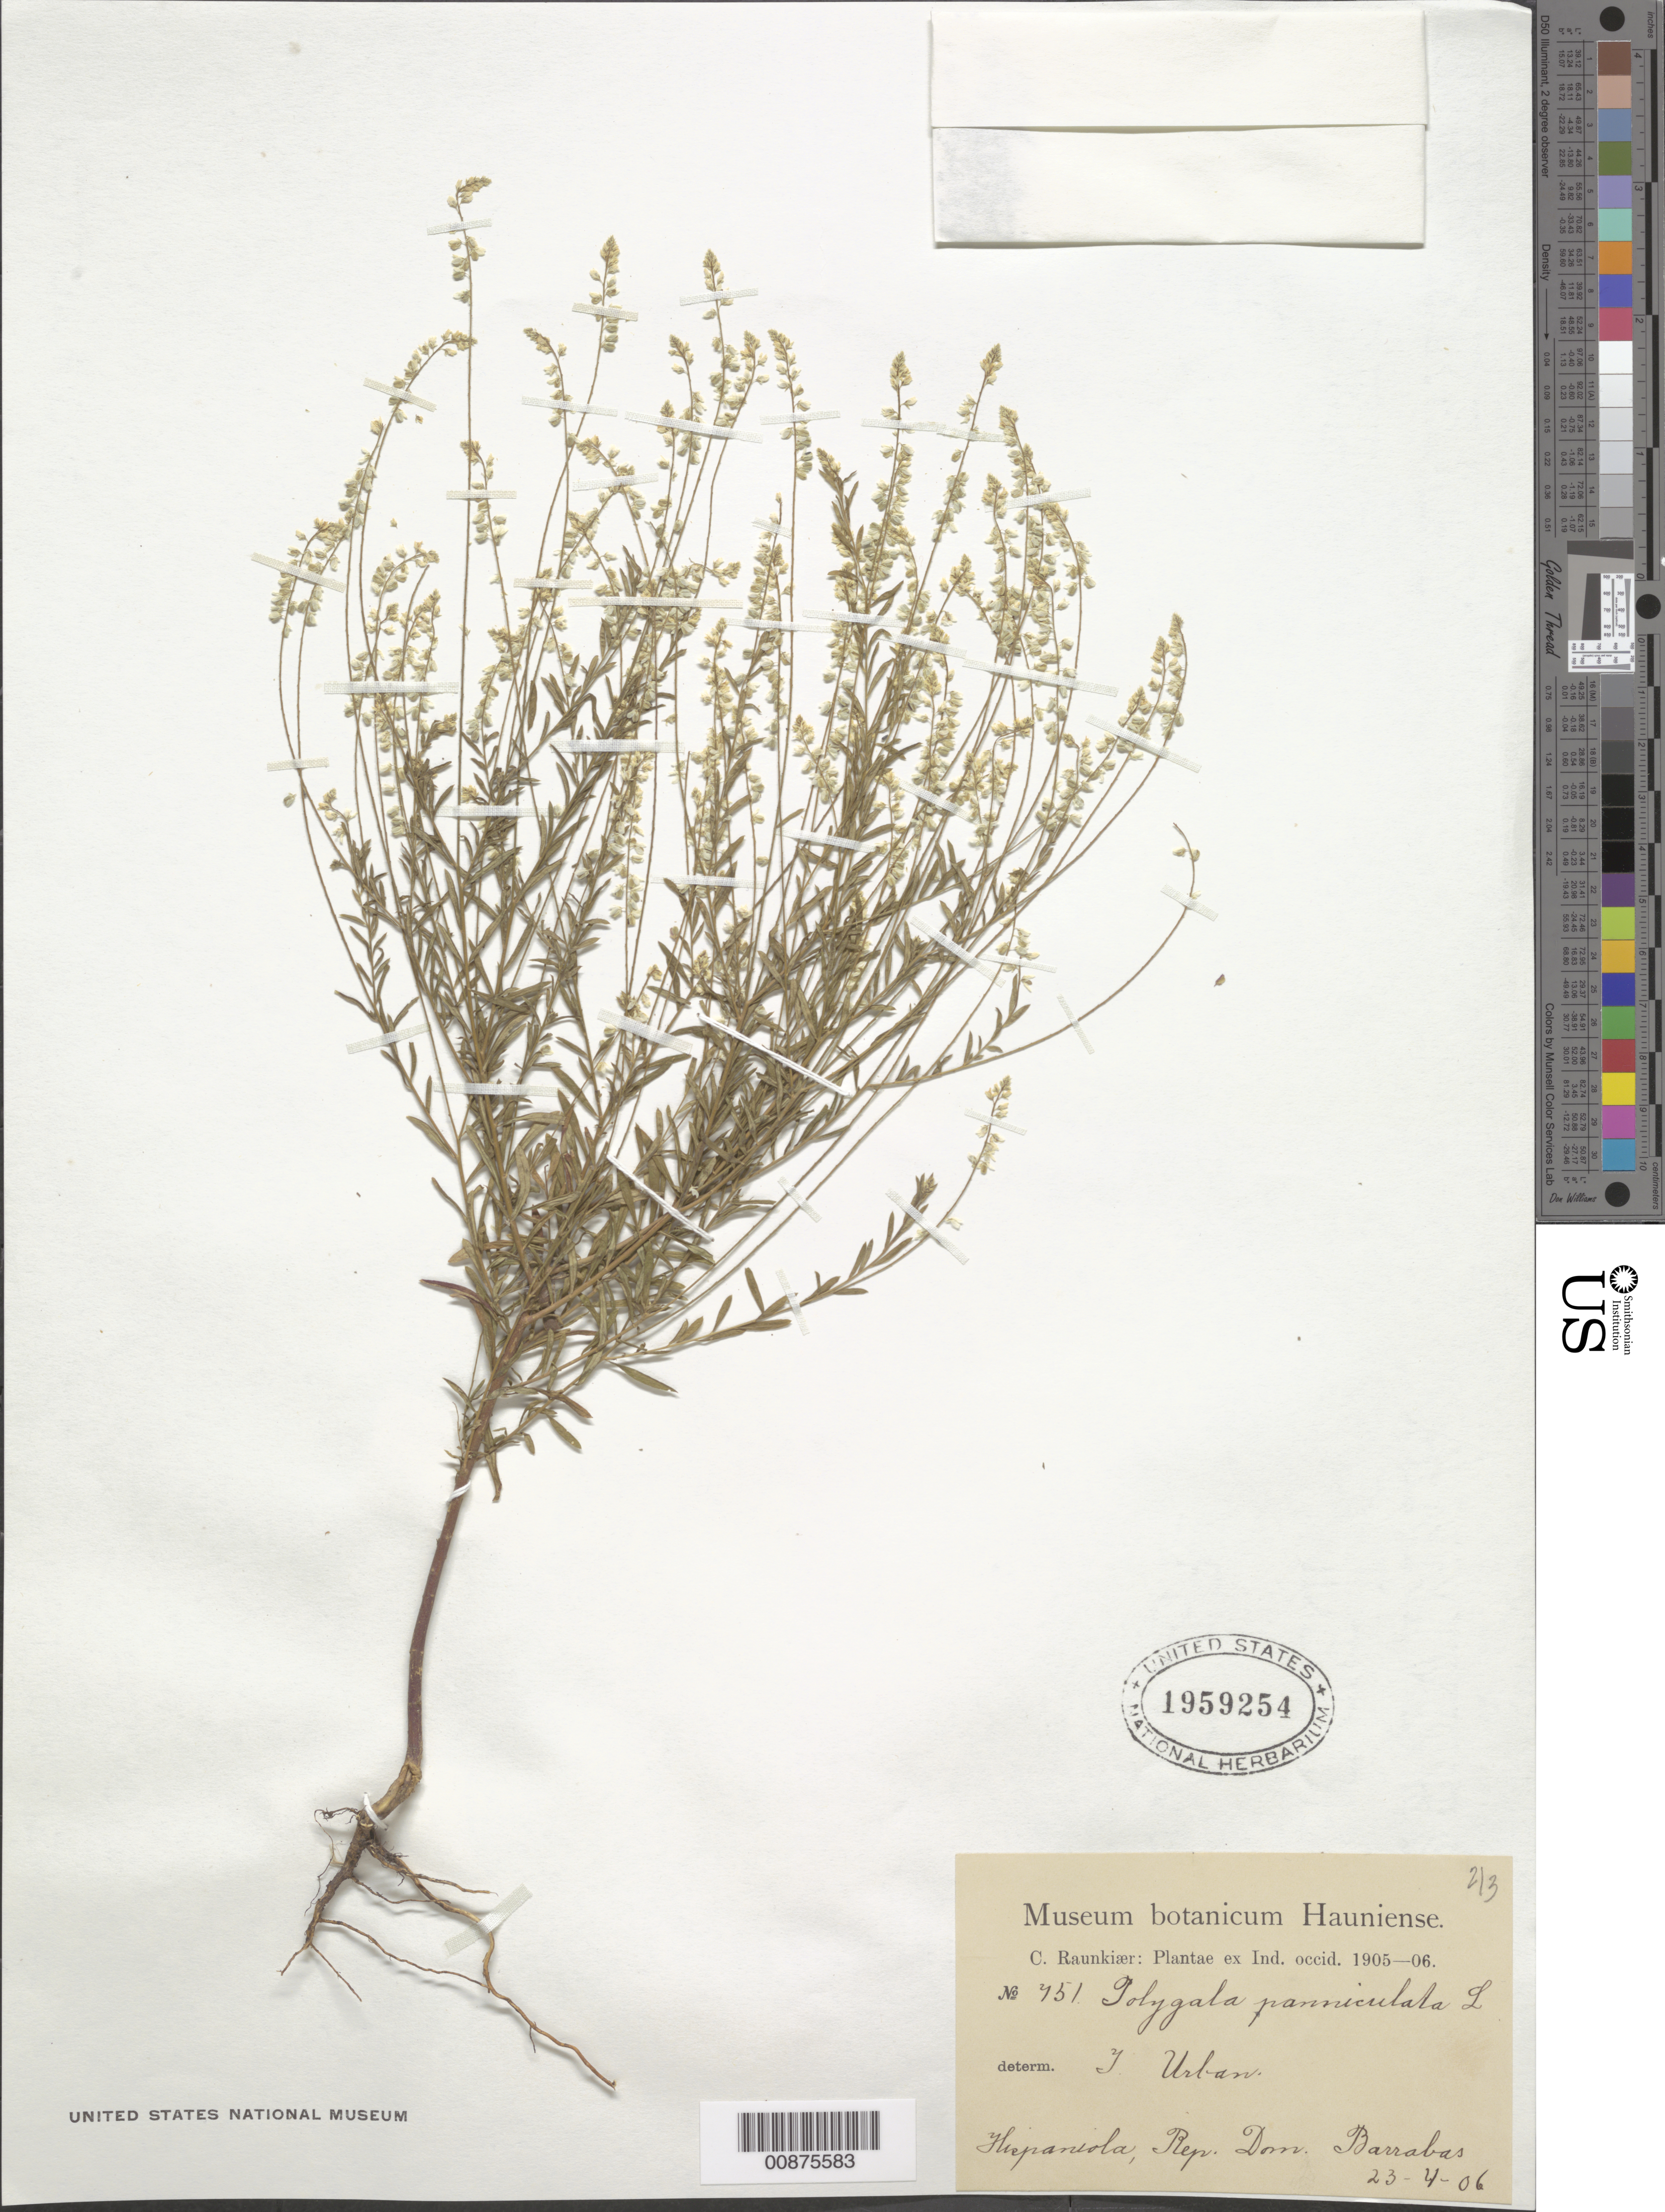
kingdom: Plantae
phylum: Tracheophyta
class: Magnoliopsida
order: Fabales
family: Polygalaceae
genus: Polygala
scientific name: Polygala paniculata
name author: L.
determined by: Urban, Ignatz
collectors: C. C. Raunkiaer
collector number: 751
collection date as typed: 23 Apr 1906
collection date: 1906-04-23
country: Dominican Republic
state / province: Puerto Plata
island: Hispaniola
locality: Barrabas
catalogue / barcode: US 1959254